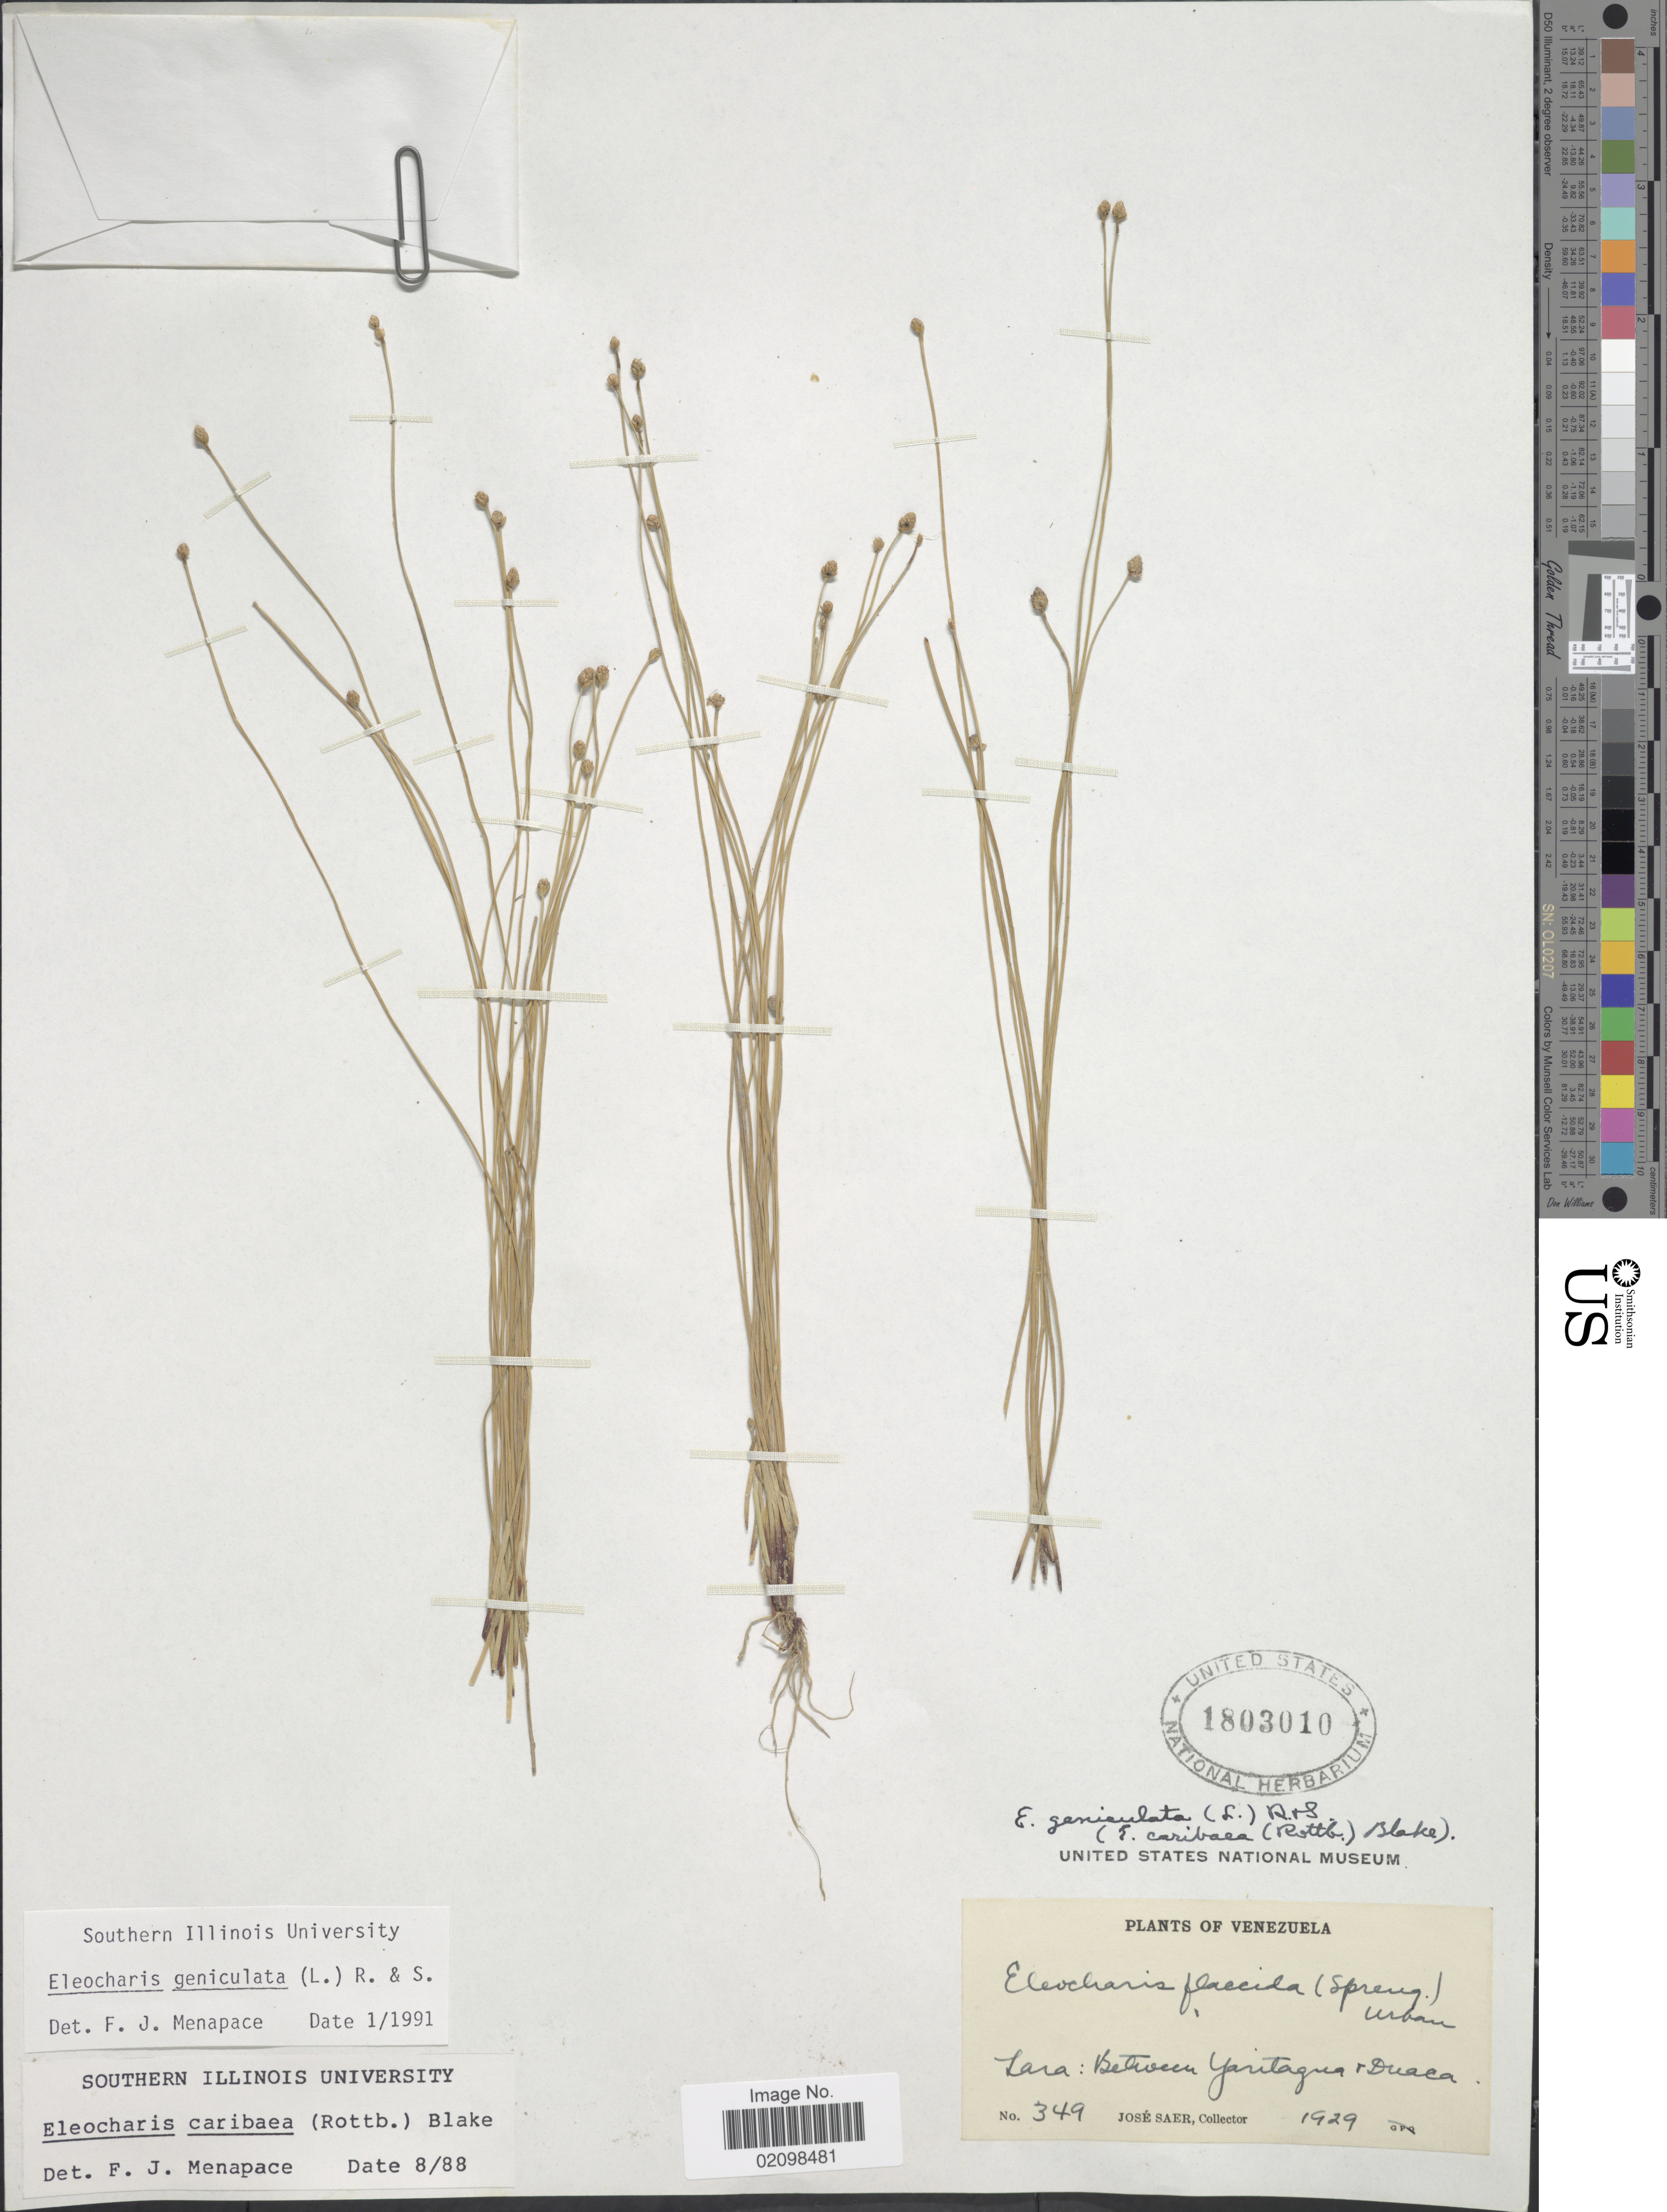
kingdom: Plantae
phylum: Tracheophyta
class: Liliopsida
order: Poales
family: Cyperaceae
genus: Eleocharis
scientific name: Eleocharis geniculata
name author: (L.) Roem. & Schult.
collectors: J. Saer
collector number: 349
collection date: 1929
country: Venezuela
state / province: Lara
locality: Between Yaritagua & Duaca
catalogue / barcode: US 1803010